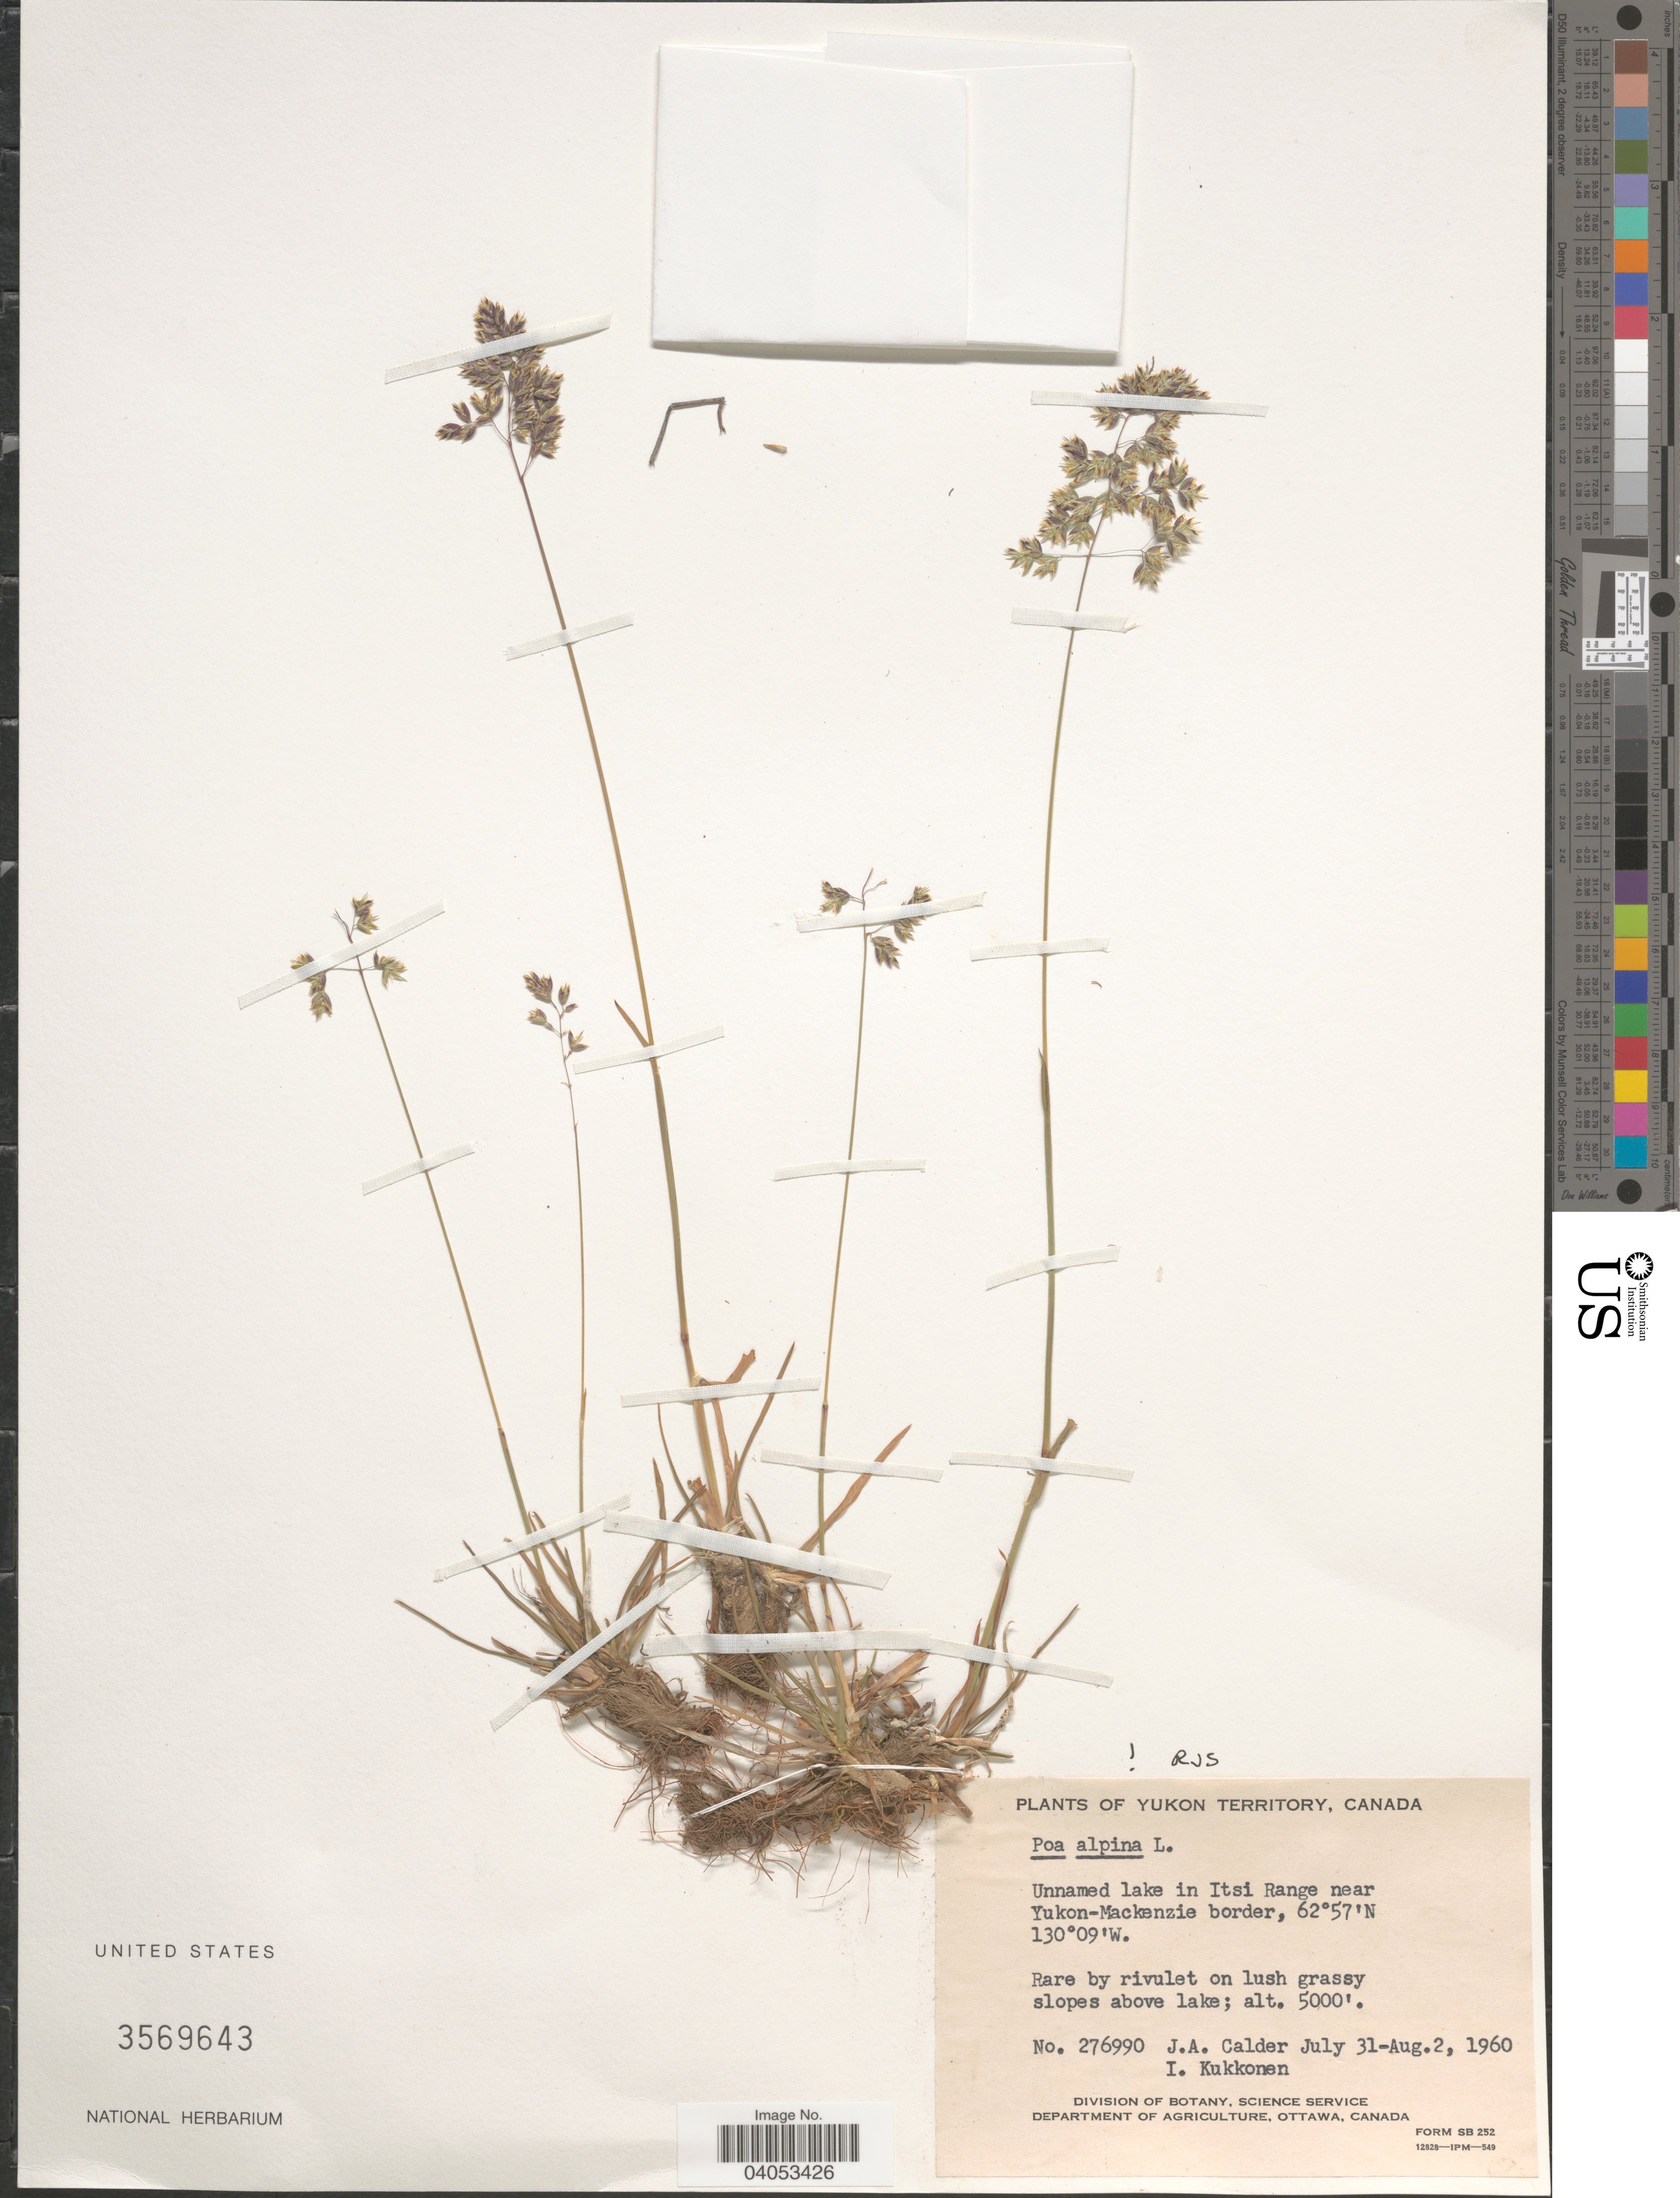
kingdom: Plantae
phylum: Tracheophyta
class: Liliopsida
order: Poales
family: Poaceae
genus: Poa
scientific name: Poa alpina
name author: L.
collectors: J. A. Calder & I. Kukkonen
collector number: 276990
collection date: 1960-07-31/1960-08-02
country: Canada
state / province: Yukon Territory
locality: Unnamed lake in Itsi Range near Yukon-Mackenzie border.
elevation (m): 1524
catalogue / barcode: US 3569643